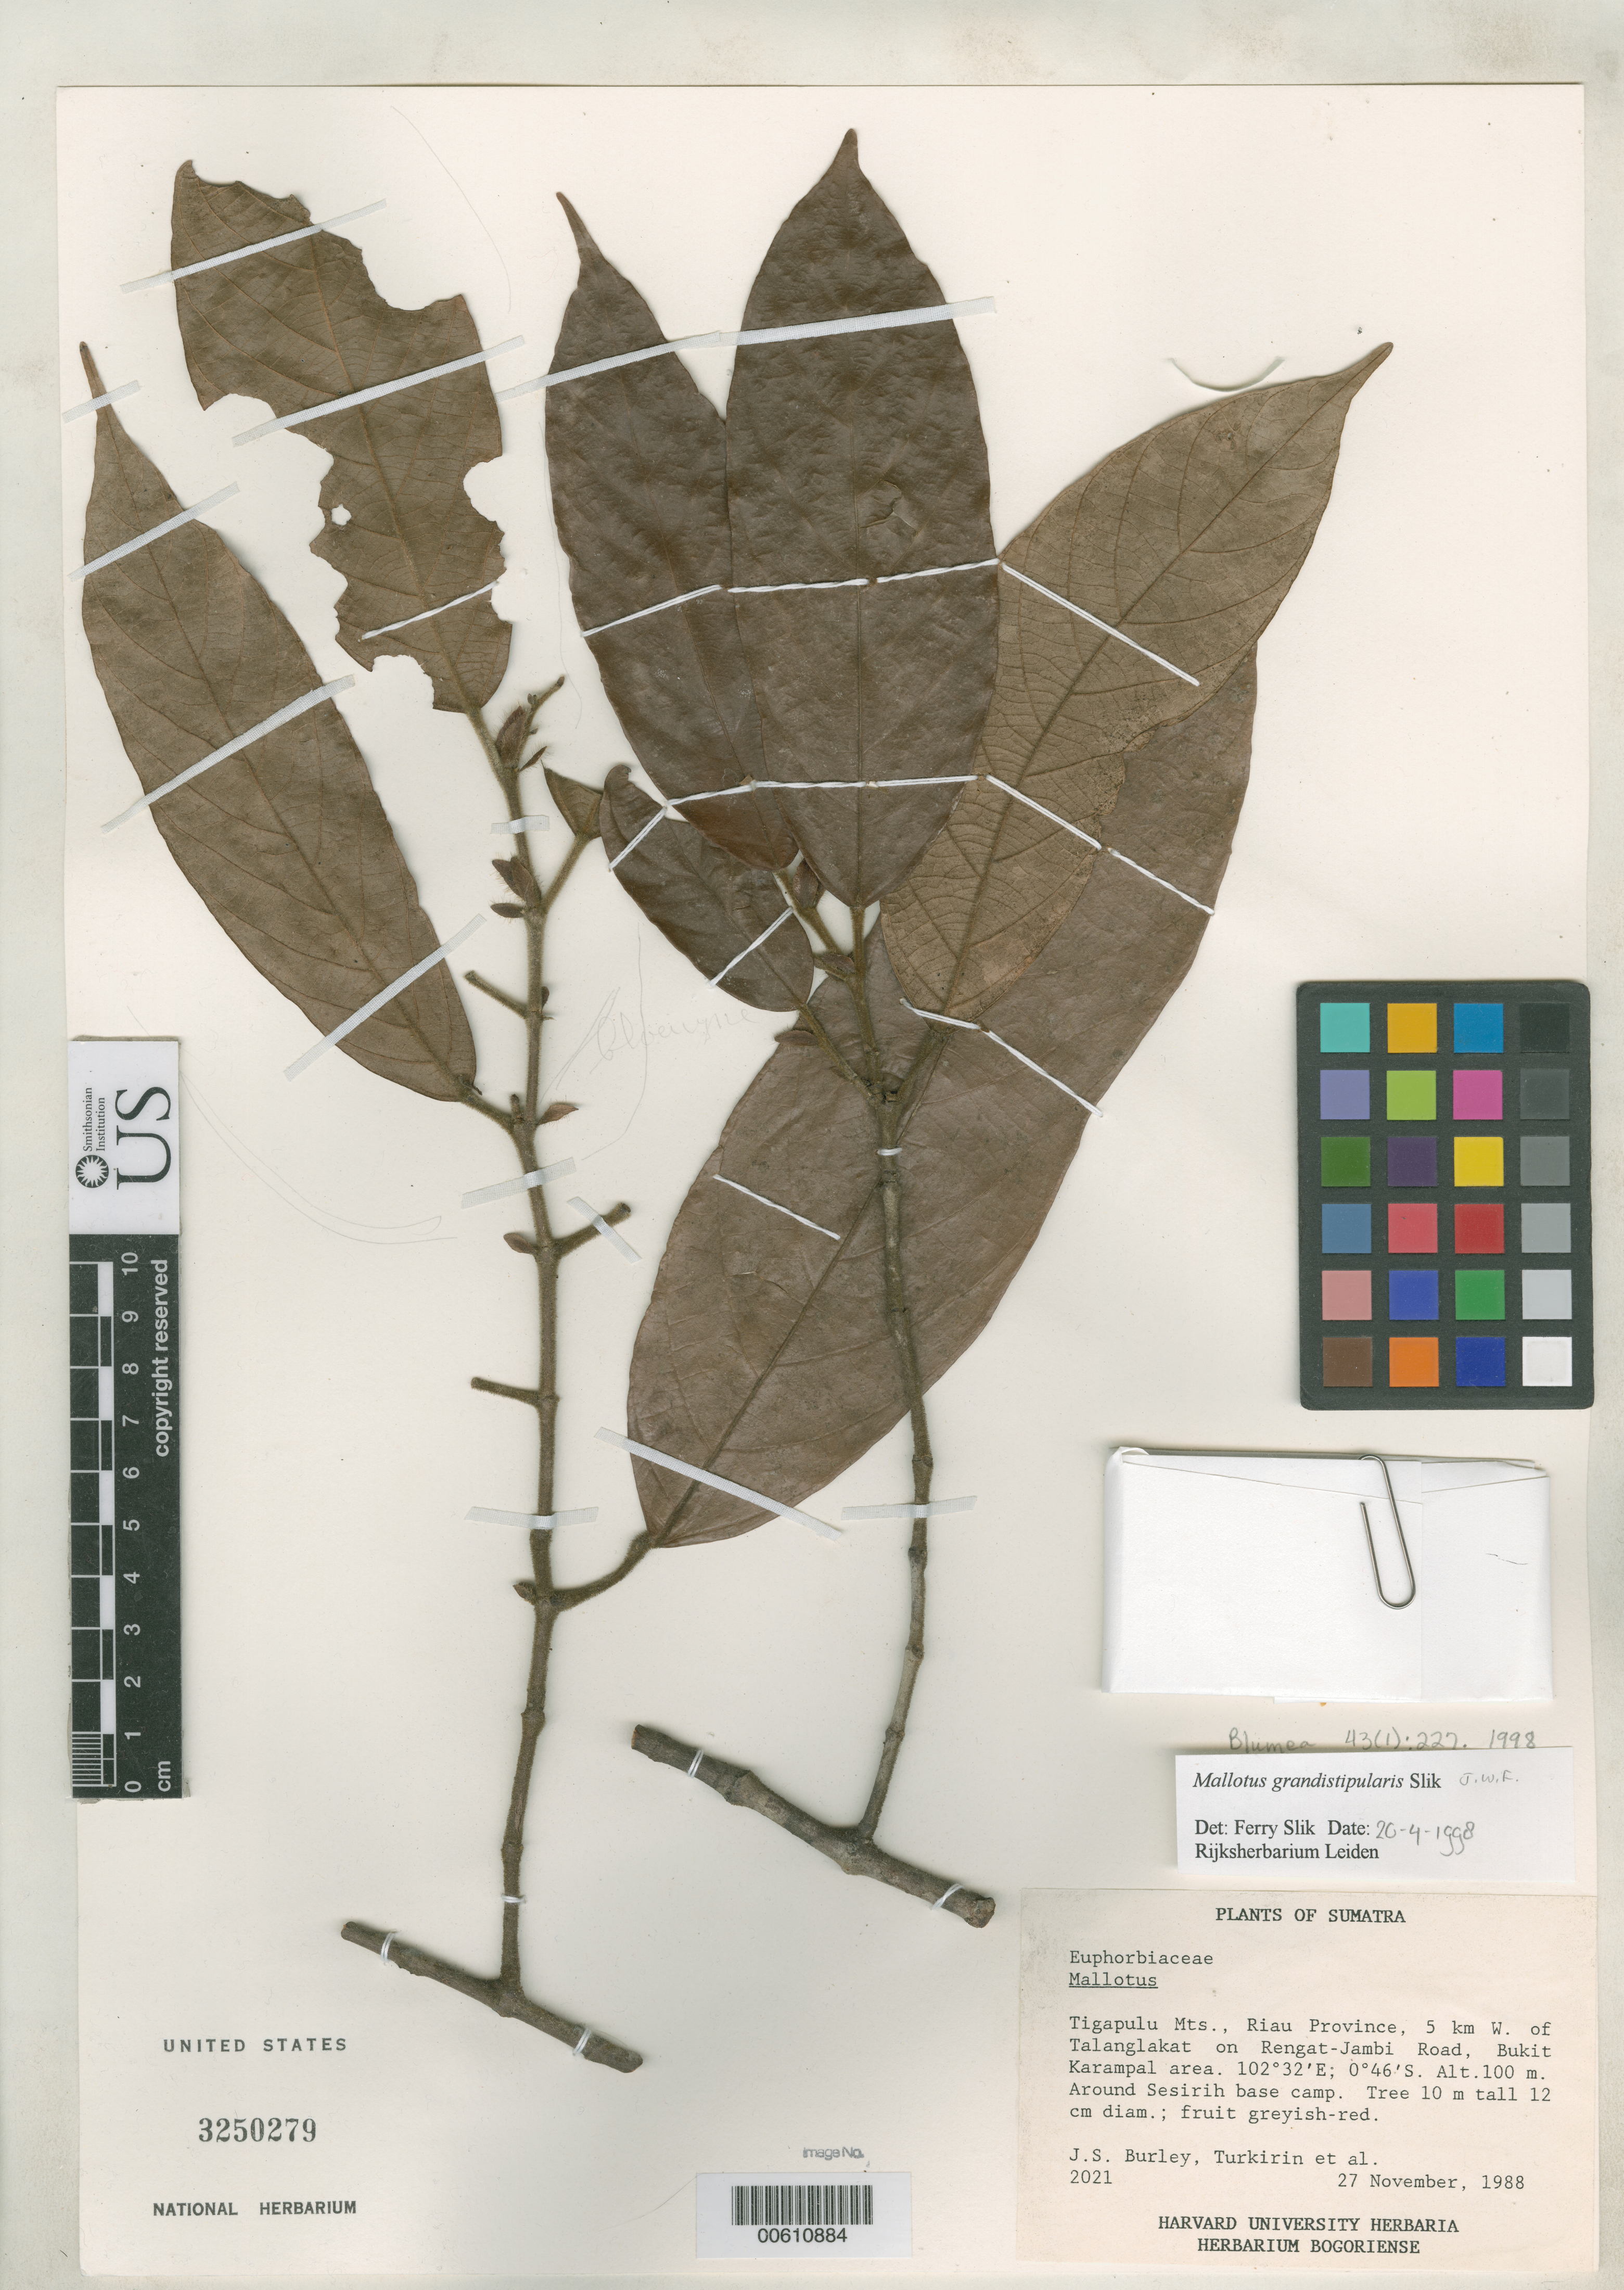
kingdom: Plantae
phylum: Tracheophyta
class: Magnoliopsida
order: Malpighiales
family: Euphorbiaceae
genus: Mallotus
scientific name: Mallotus grandistipularis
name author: Slik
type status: Isotype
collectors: J. S. Burley & -. Tukirin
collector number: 2021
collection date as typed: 27 Nov 1988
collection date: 1988-11-27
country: Indonesia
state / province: Sumatra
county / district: Riau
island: Sumatra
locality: Tigapulu Mts., W of Talanglakat on Rengat-Jambi Road, Bukit Krampal Area.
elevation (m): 100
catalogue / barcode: US 3250279